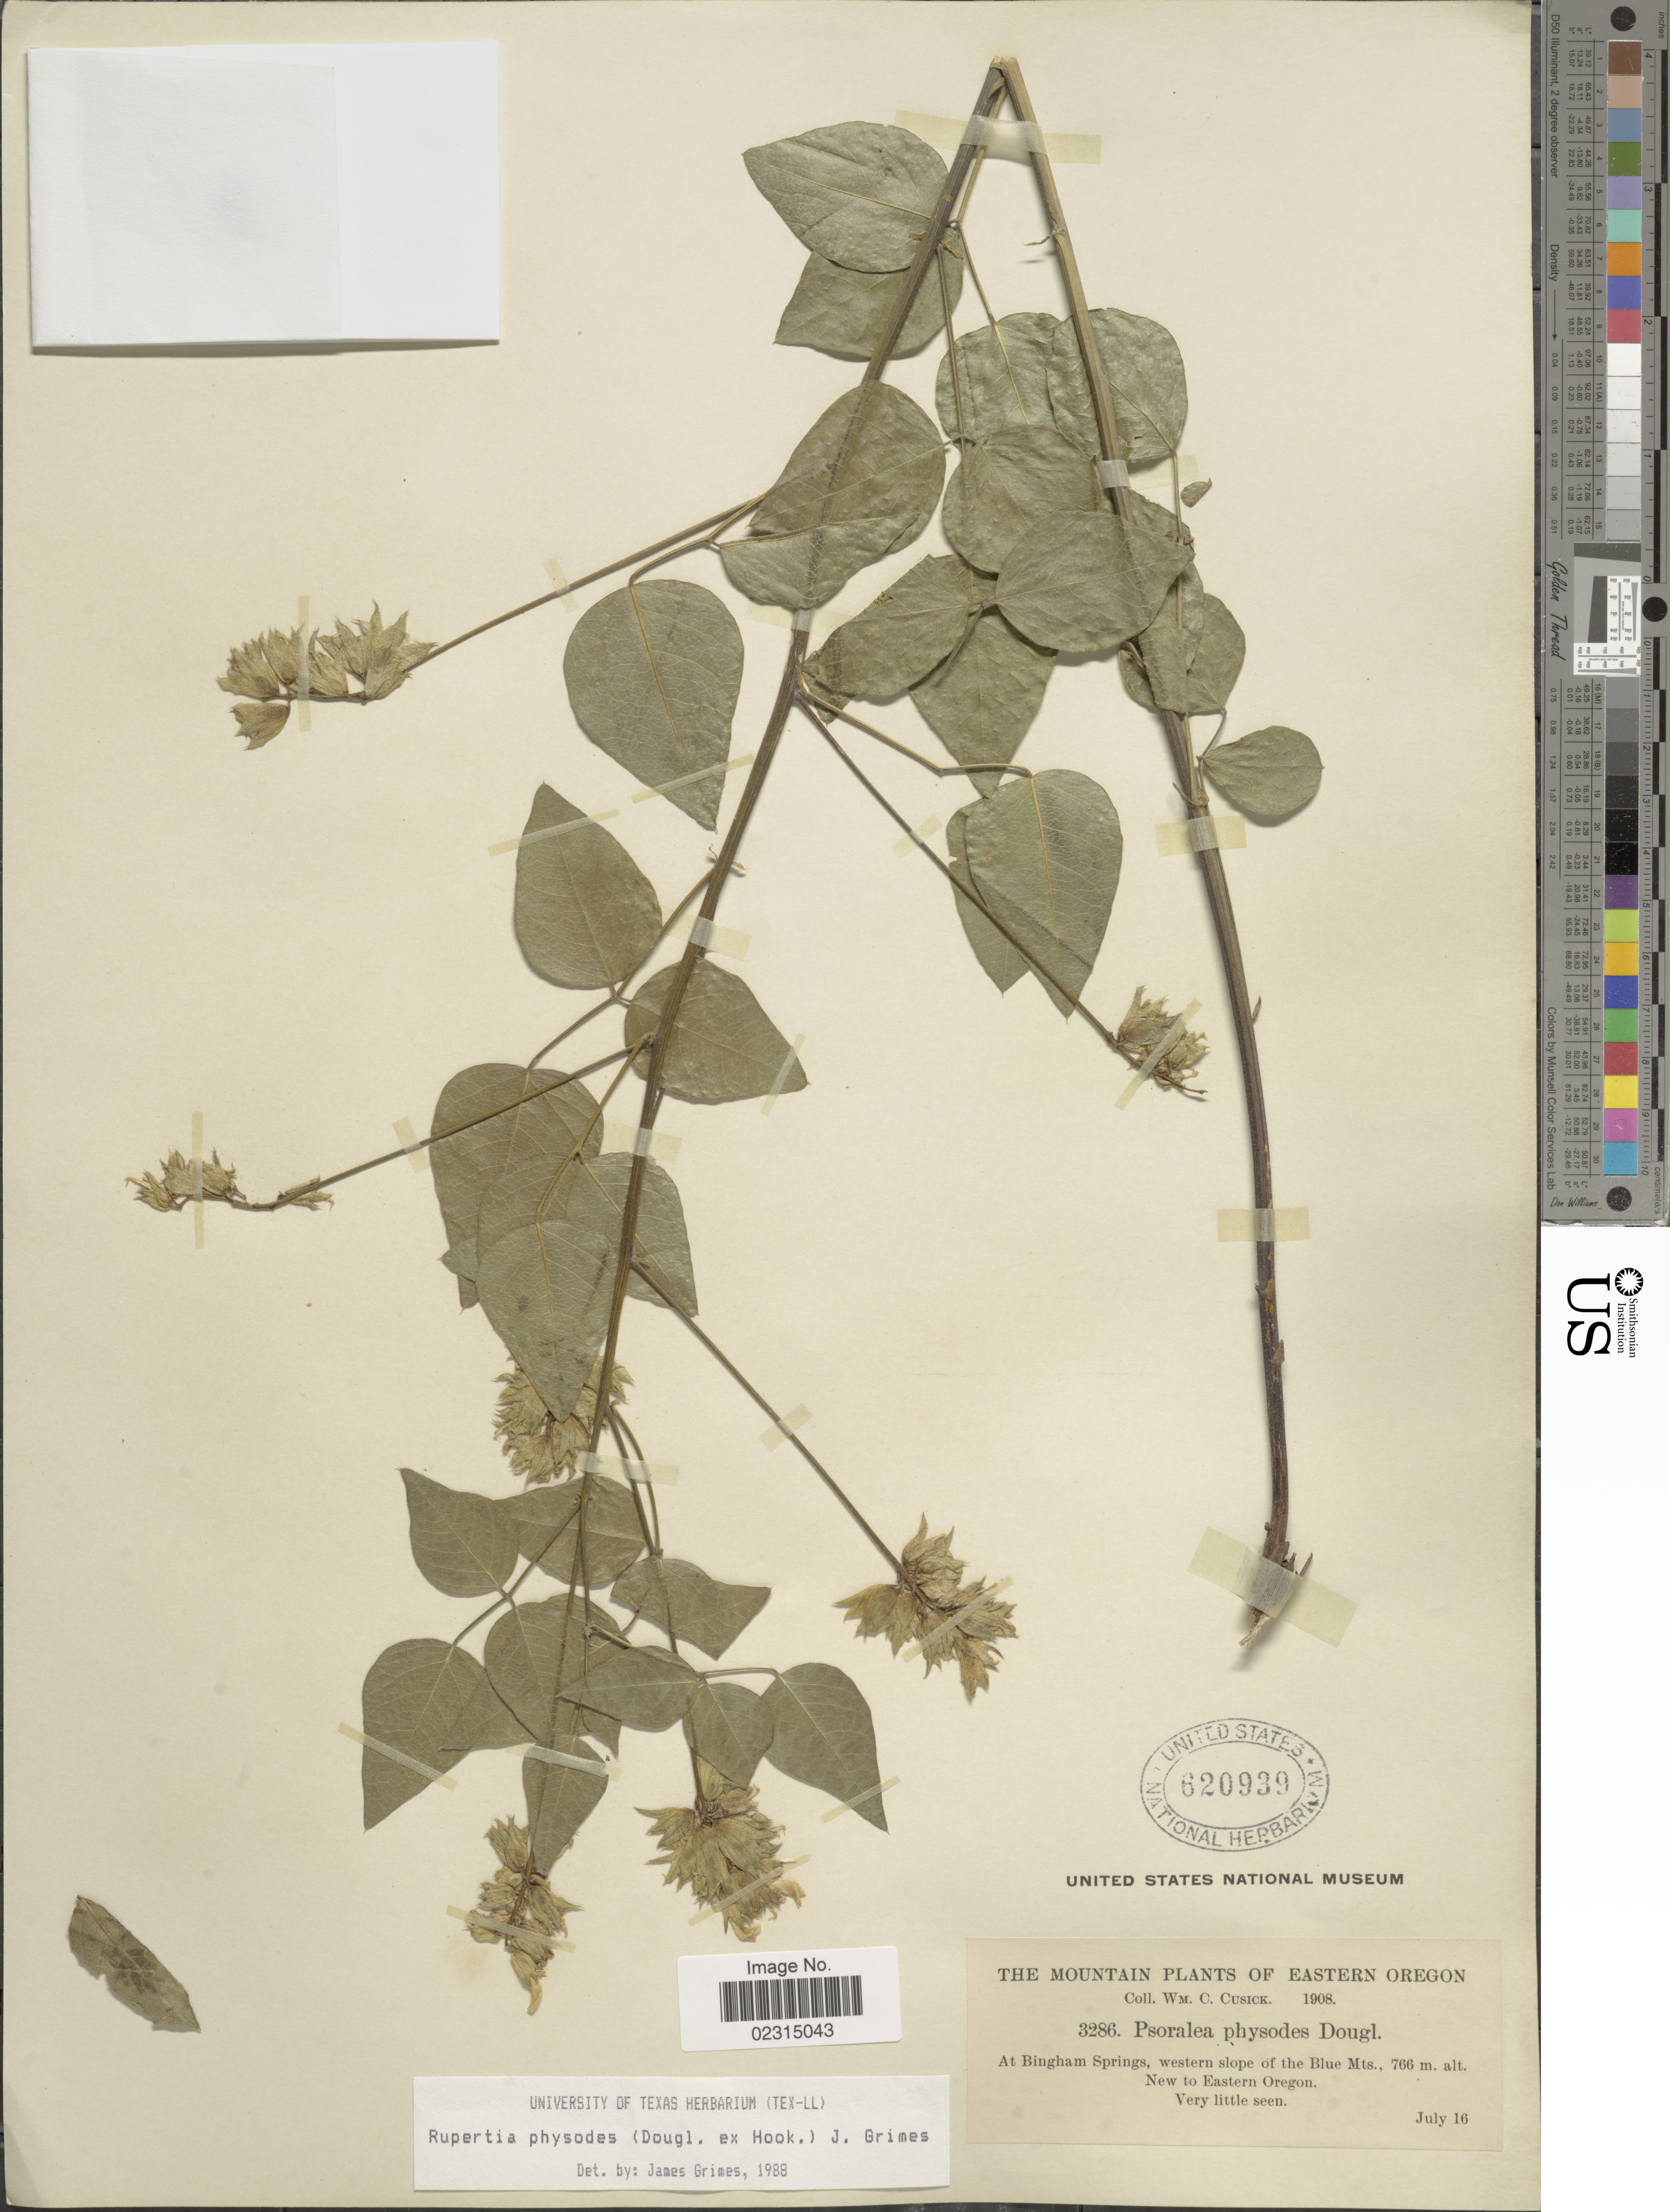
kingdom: Plantae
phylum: Tracheophyta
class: Magnoliopsida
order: Fabales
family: Fabaceae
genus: Rupertia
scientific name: Rupertia physodes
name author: (Douglas) J.W. Grimes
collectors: W. C. Cusick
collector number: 3286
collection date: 1908-07-16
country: United States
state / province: Oregon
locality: The Mountain of Eastern Oregon, at Bingham Springs, western slope of the Blue Mts., New to Eastern Oregon. Very little seen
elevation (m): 766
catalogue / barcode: US 620939